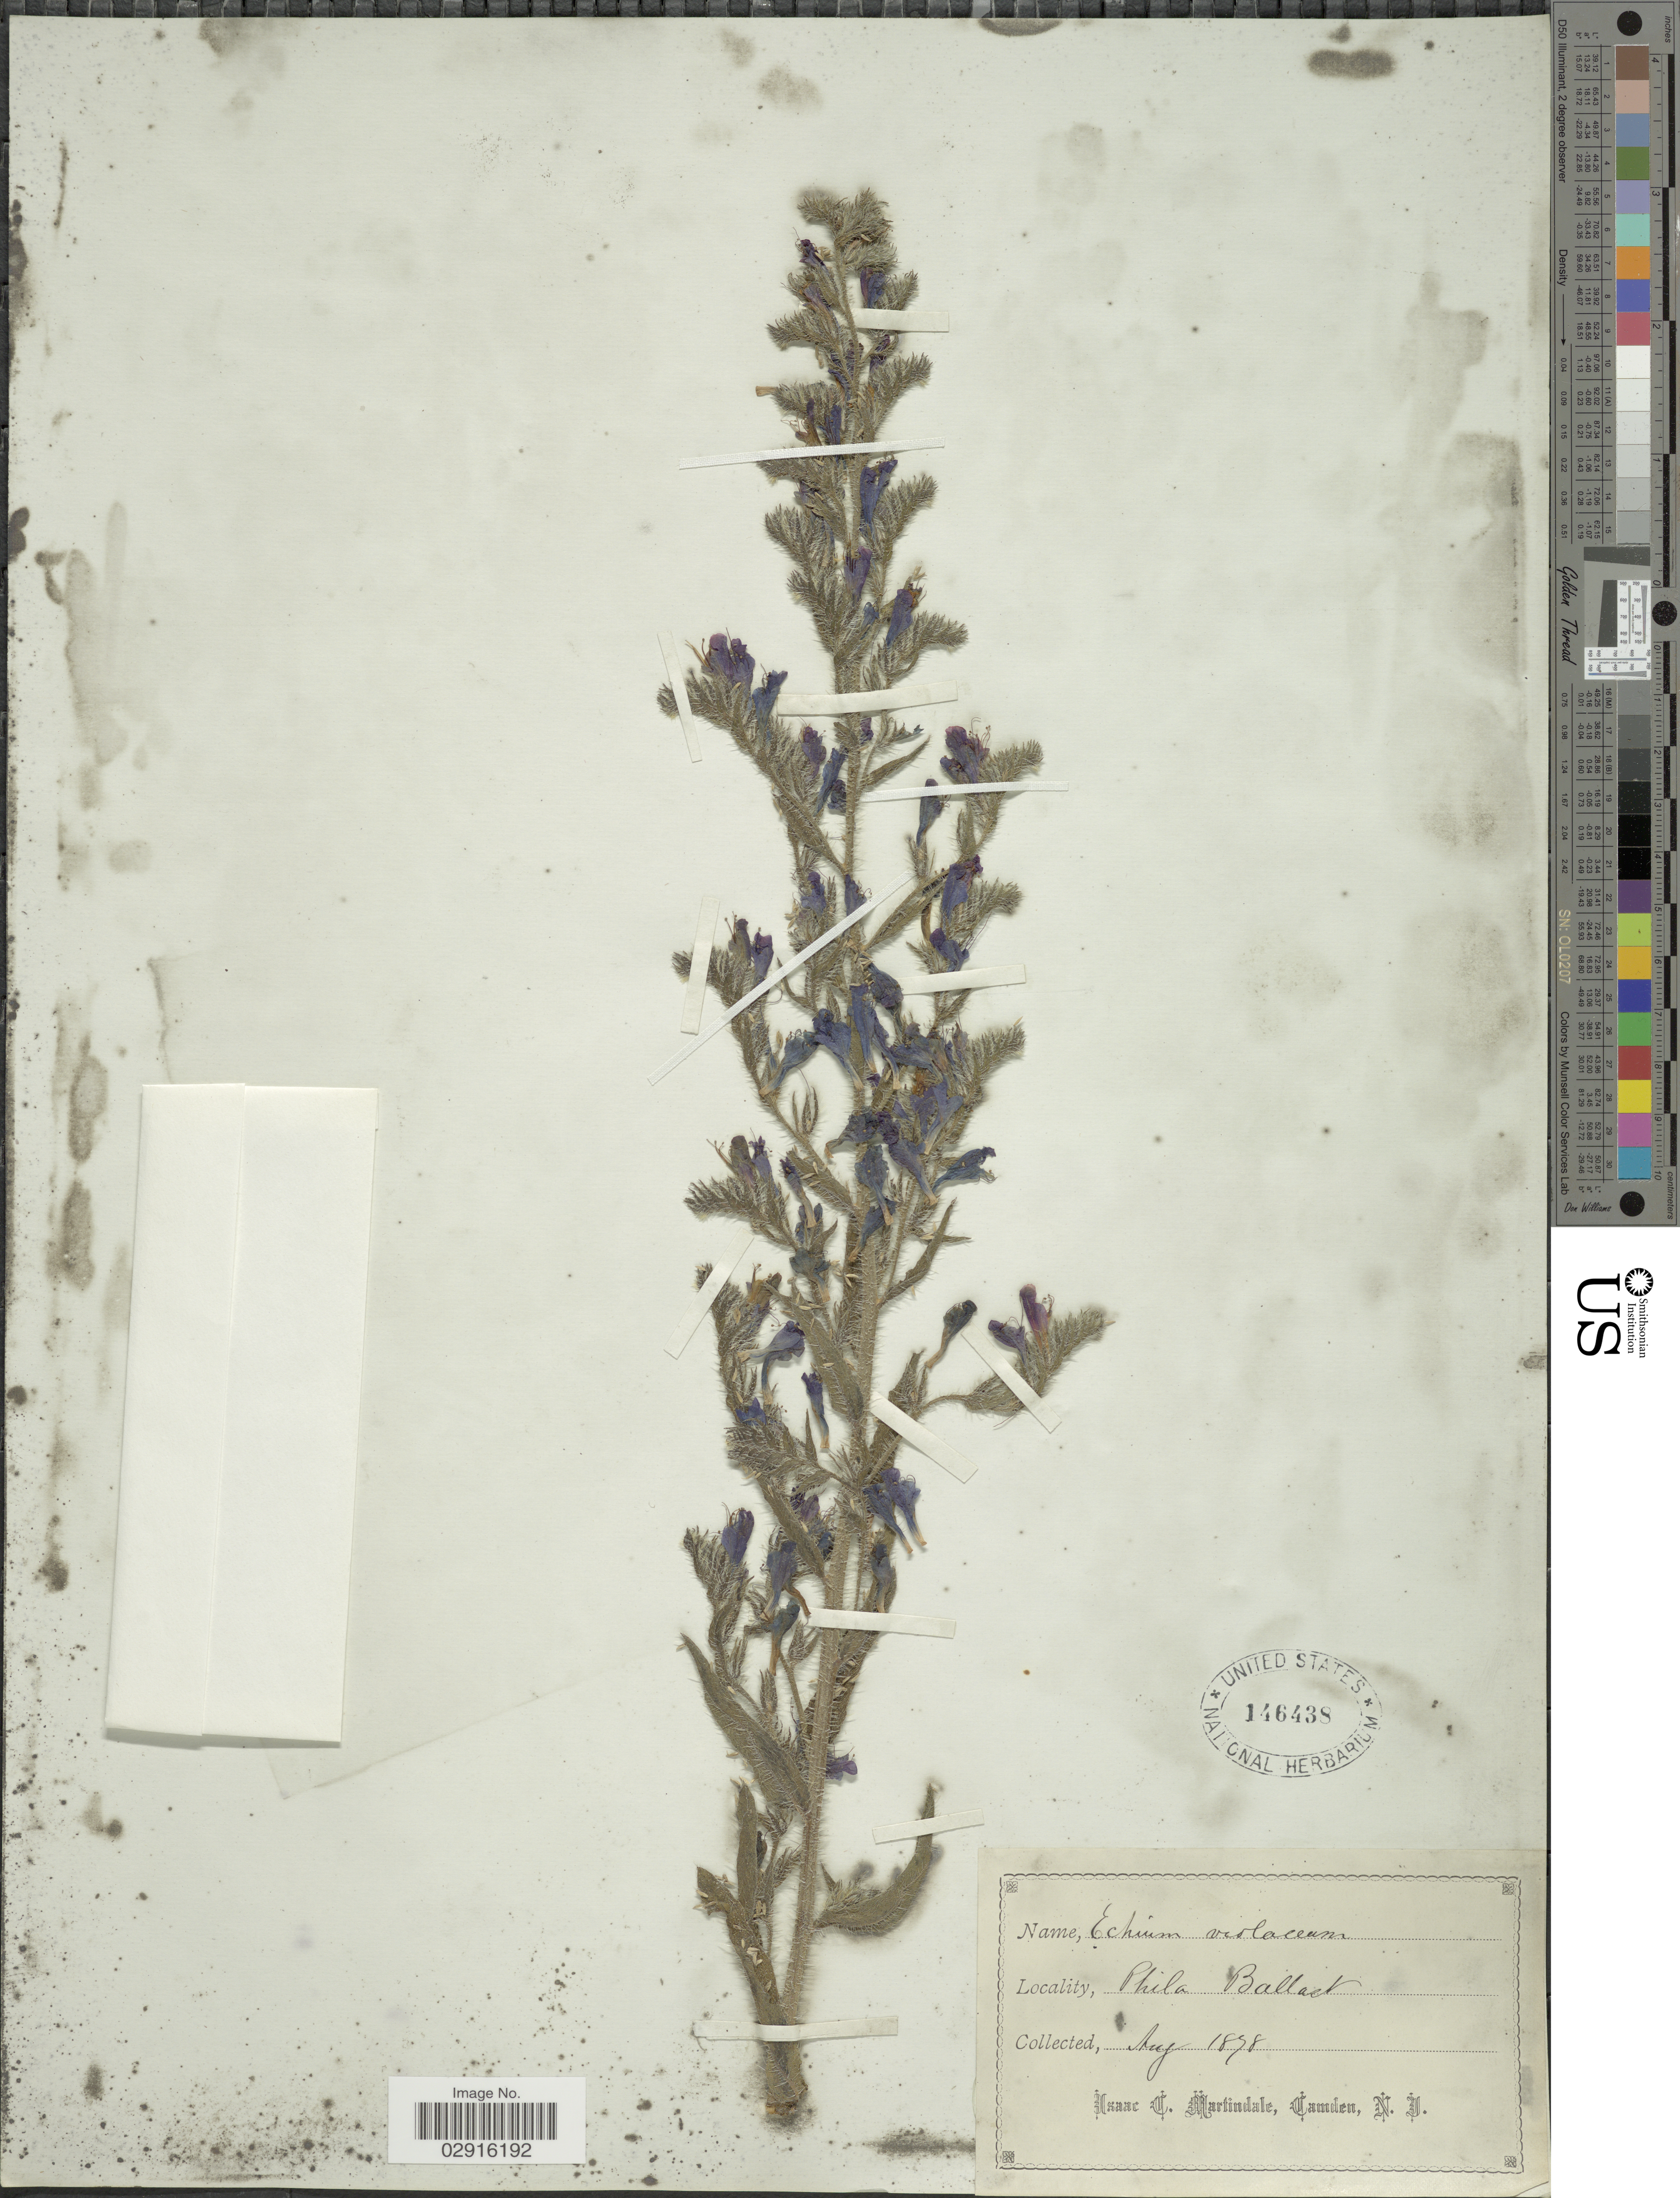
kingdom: Plantae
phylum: Tracheophyta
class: Magnoliopsida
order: Boraginales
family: Boraginaceae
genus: Echium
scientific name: Echium vulgare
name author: L.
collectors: I. C. Martindale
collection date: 1878-08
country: United States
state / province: Pennsylvania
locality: Phila Ballast.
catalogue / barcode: US 146438